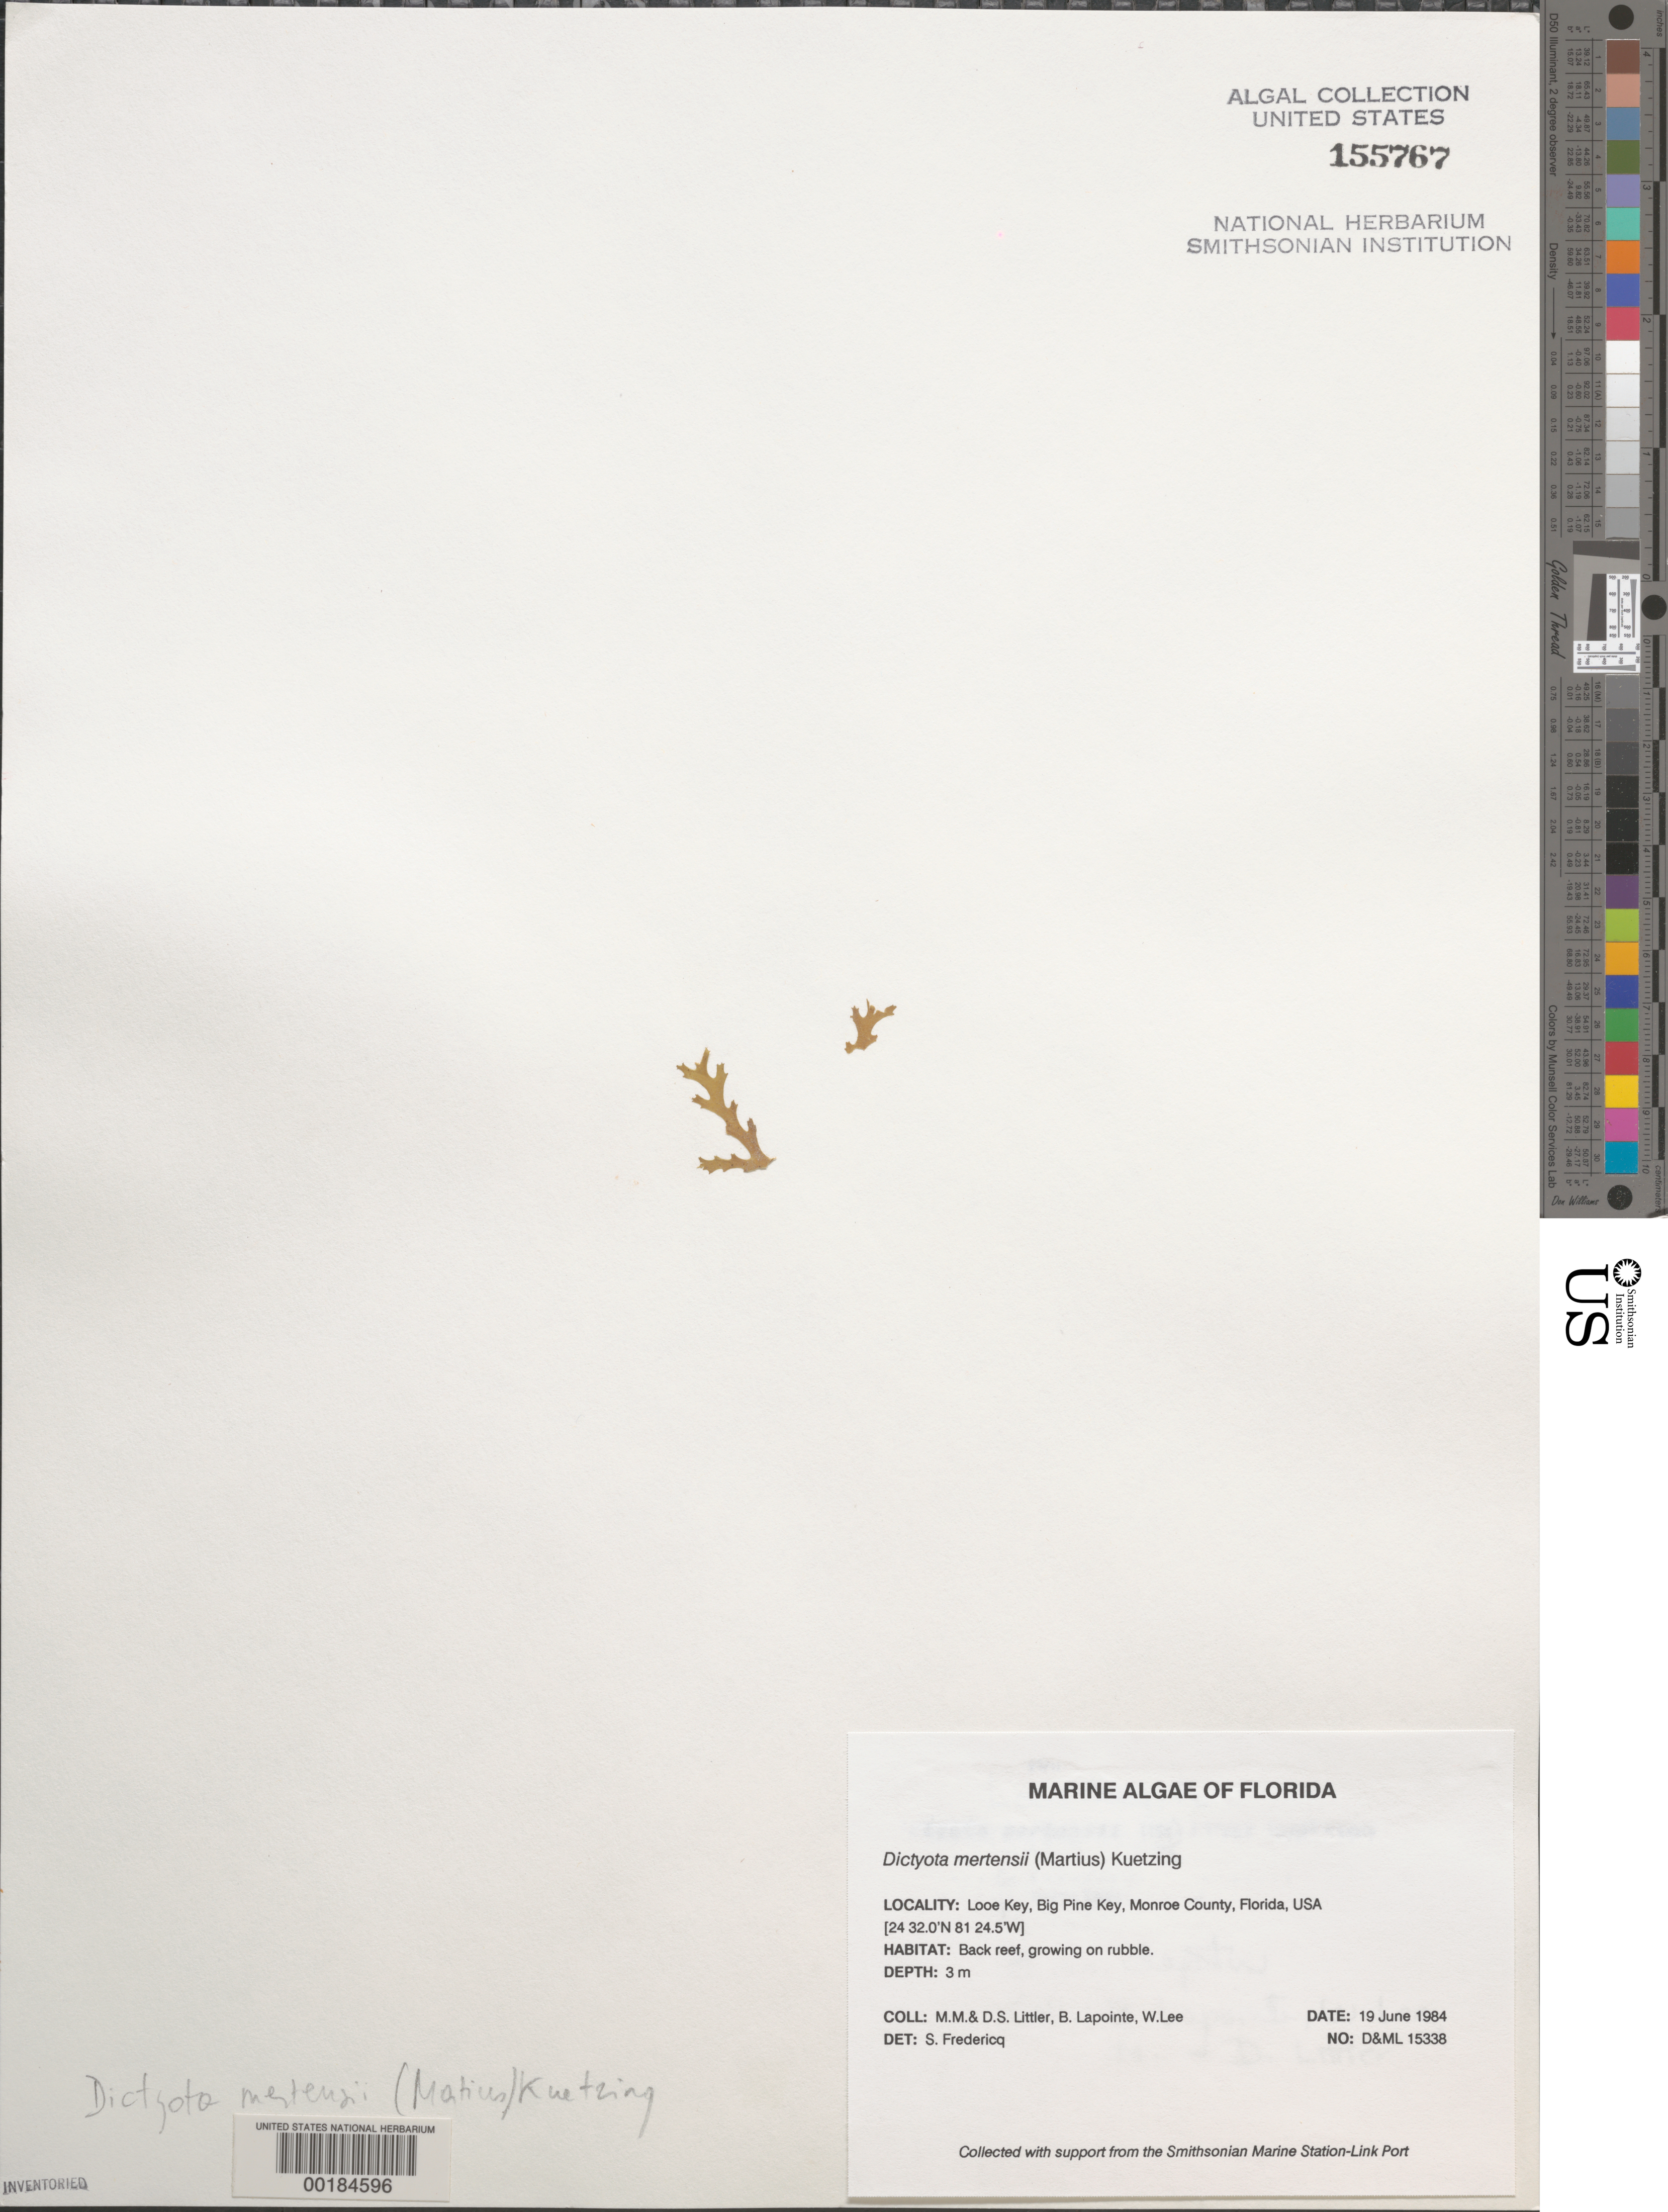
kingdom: Chromista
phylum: Ochrophyta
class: Phaeophyceae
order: Dictyotales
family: Dictyotaceae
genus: Dictyota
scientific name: Dictyota mertensii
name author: (C. Mart.) Kütz.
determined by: Fredericq, S.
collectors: M. M. Littler, D. S. Littler, B. Lapointe & W. Lee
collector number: D&ML 15338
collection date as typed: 19 Jun 1984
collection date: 1984-06-19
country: United States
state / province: Florida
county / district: Monroe County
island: Looe Key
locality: Looe Key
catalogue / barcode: US 155767